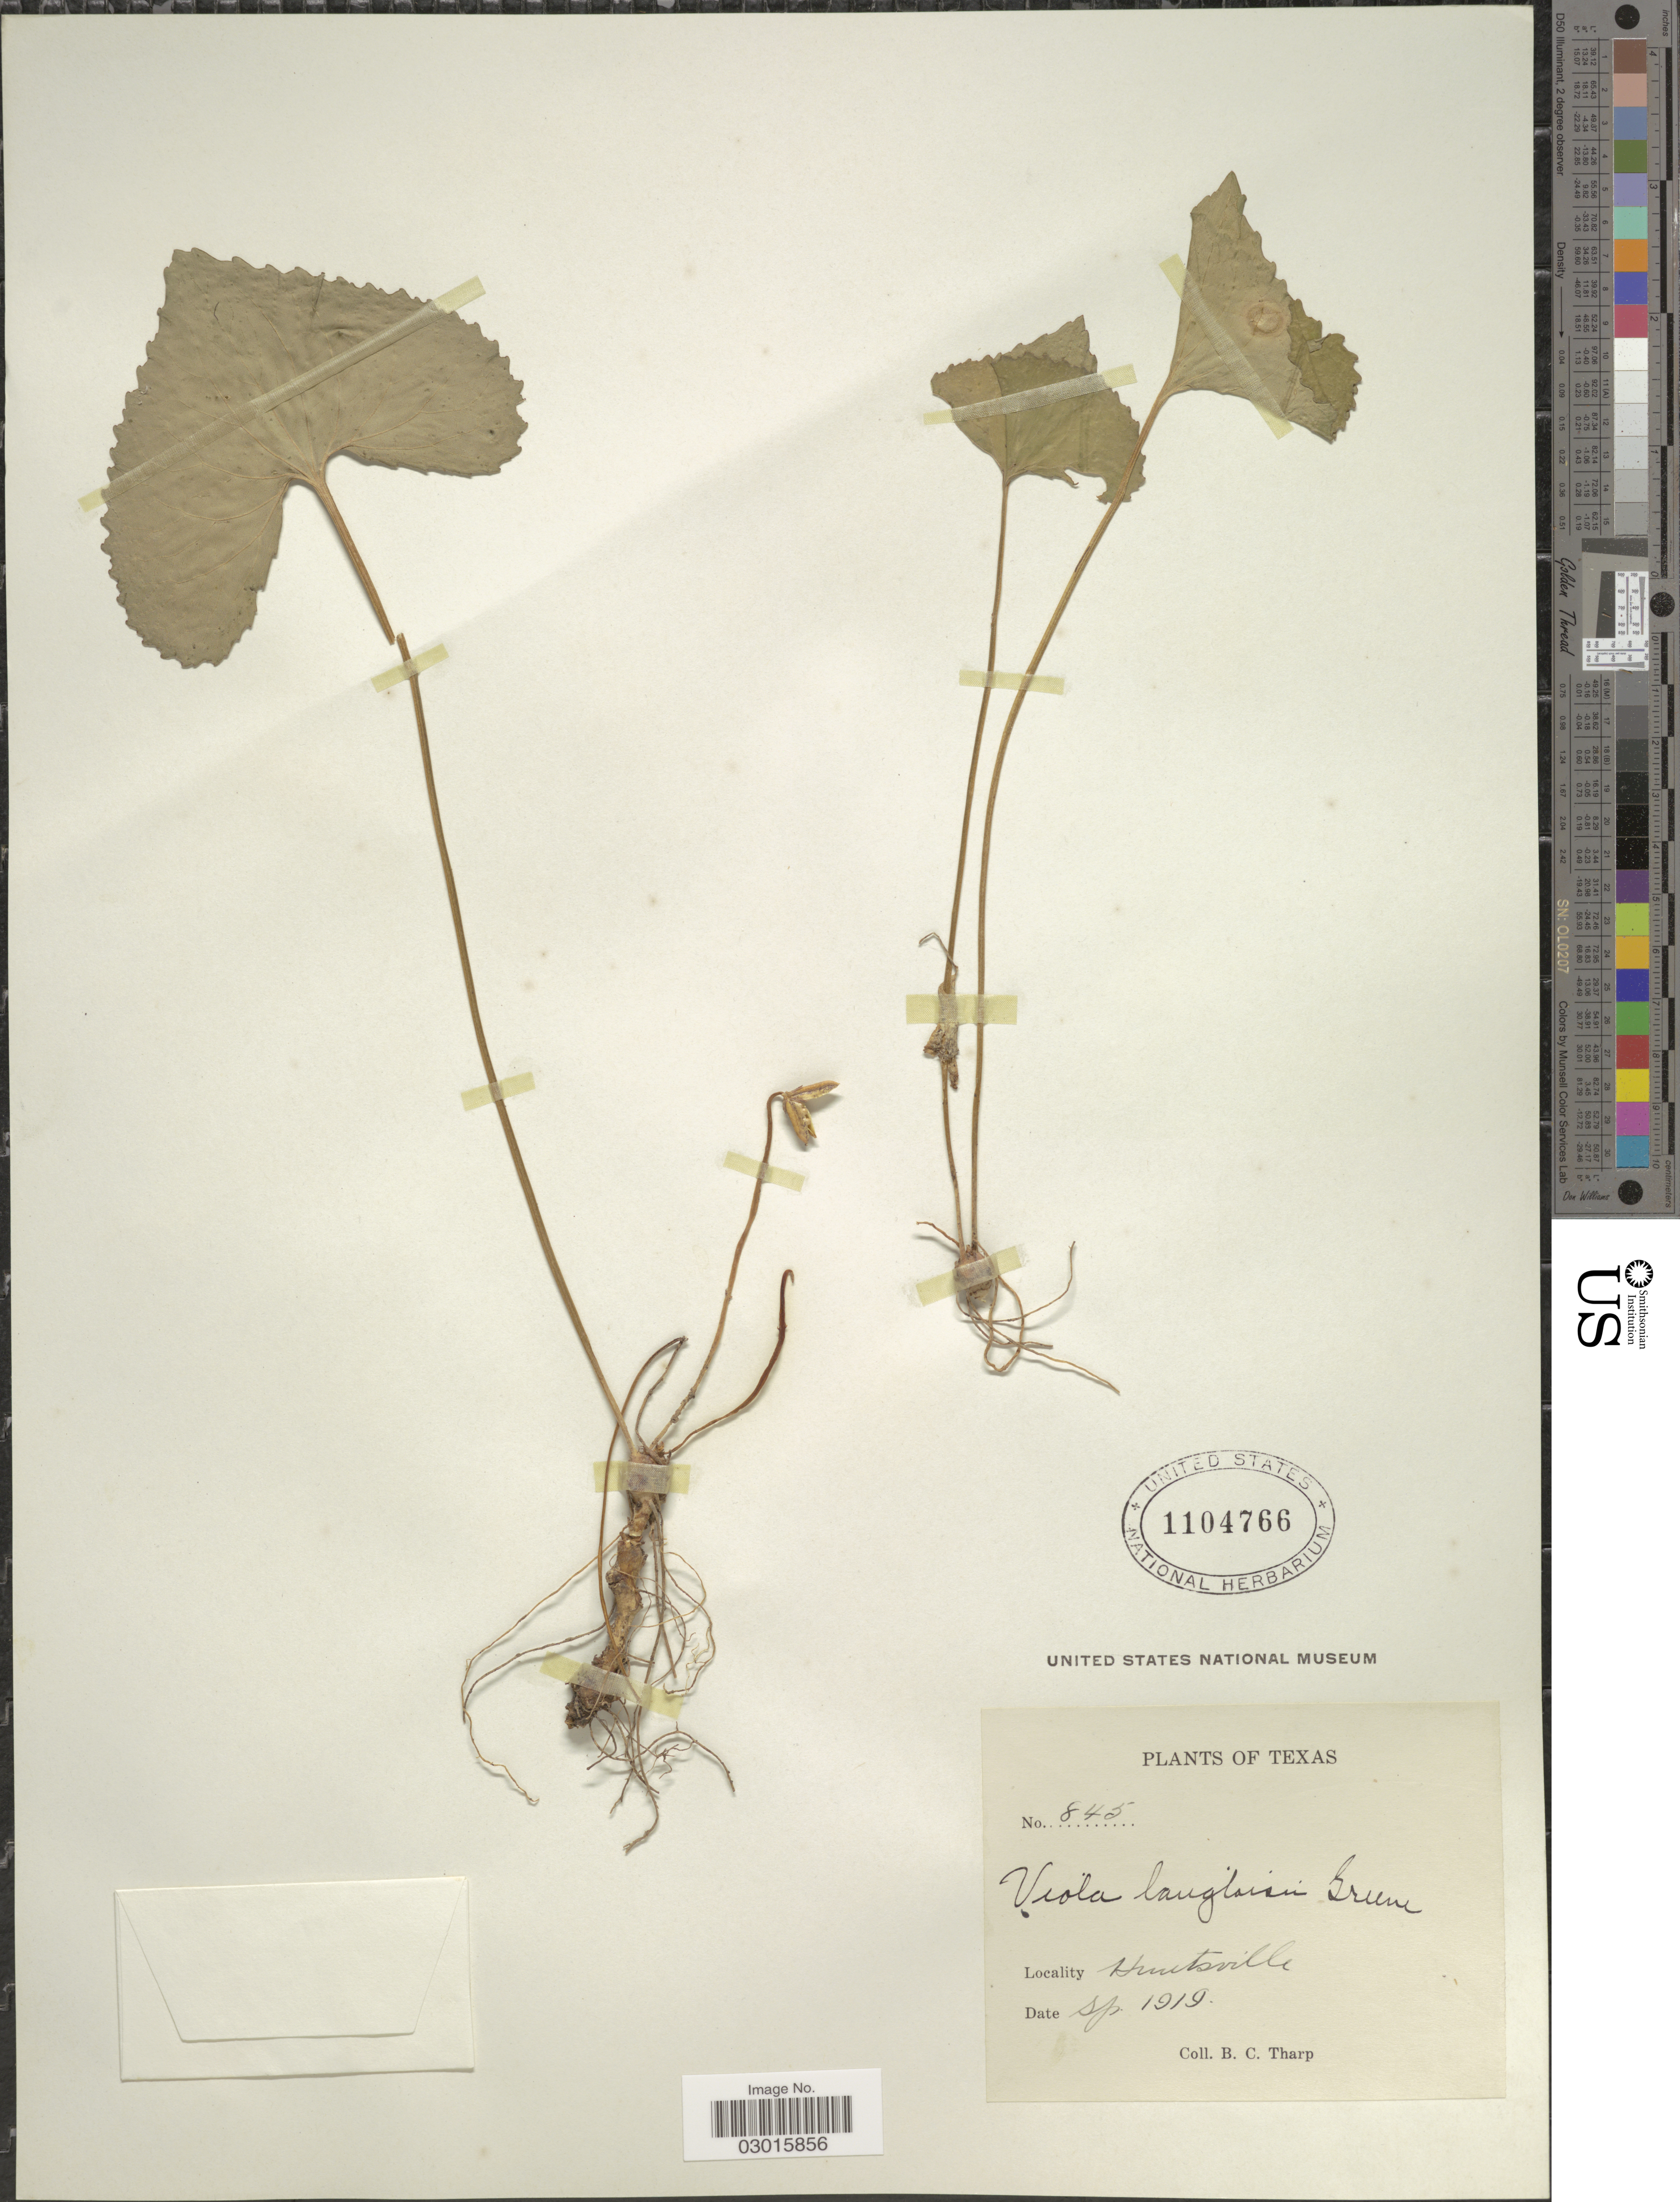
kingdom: Plantae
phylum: Tracheophyta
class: Magnoliopsida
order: Malpighiales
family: Violaceae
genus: Viola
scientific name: Viola langloisii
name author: Greene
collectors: B. C. Tharp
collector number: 845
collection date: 1919-09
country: United States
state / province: Texas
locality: Huntsville.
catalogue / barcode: US 1104766